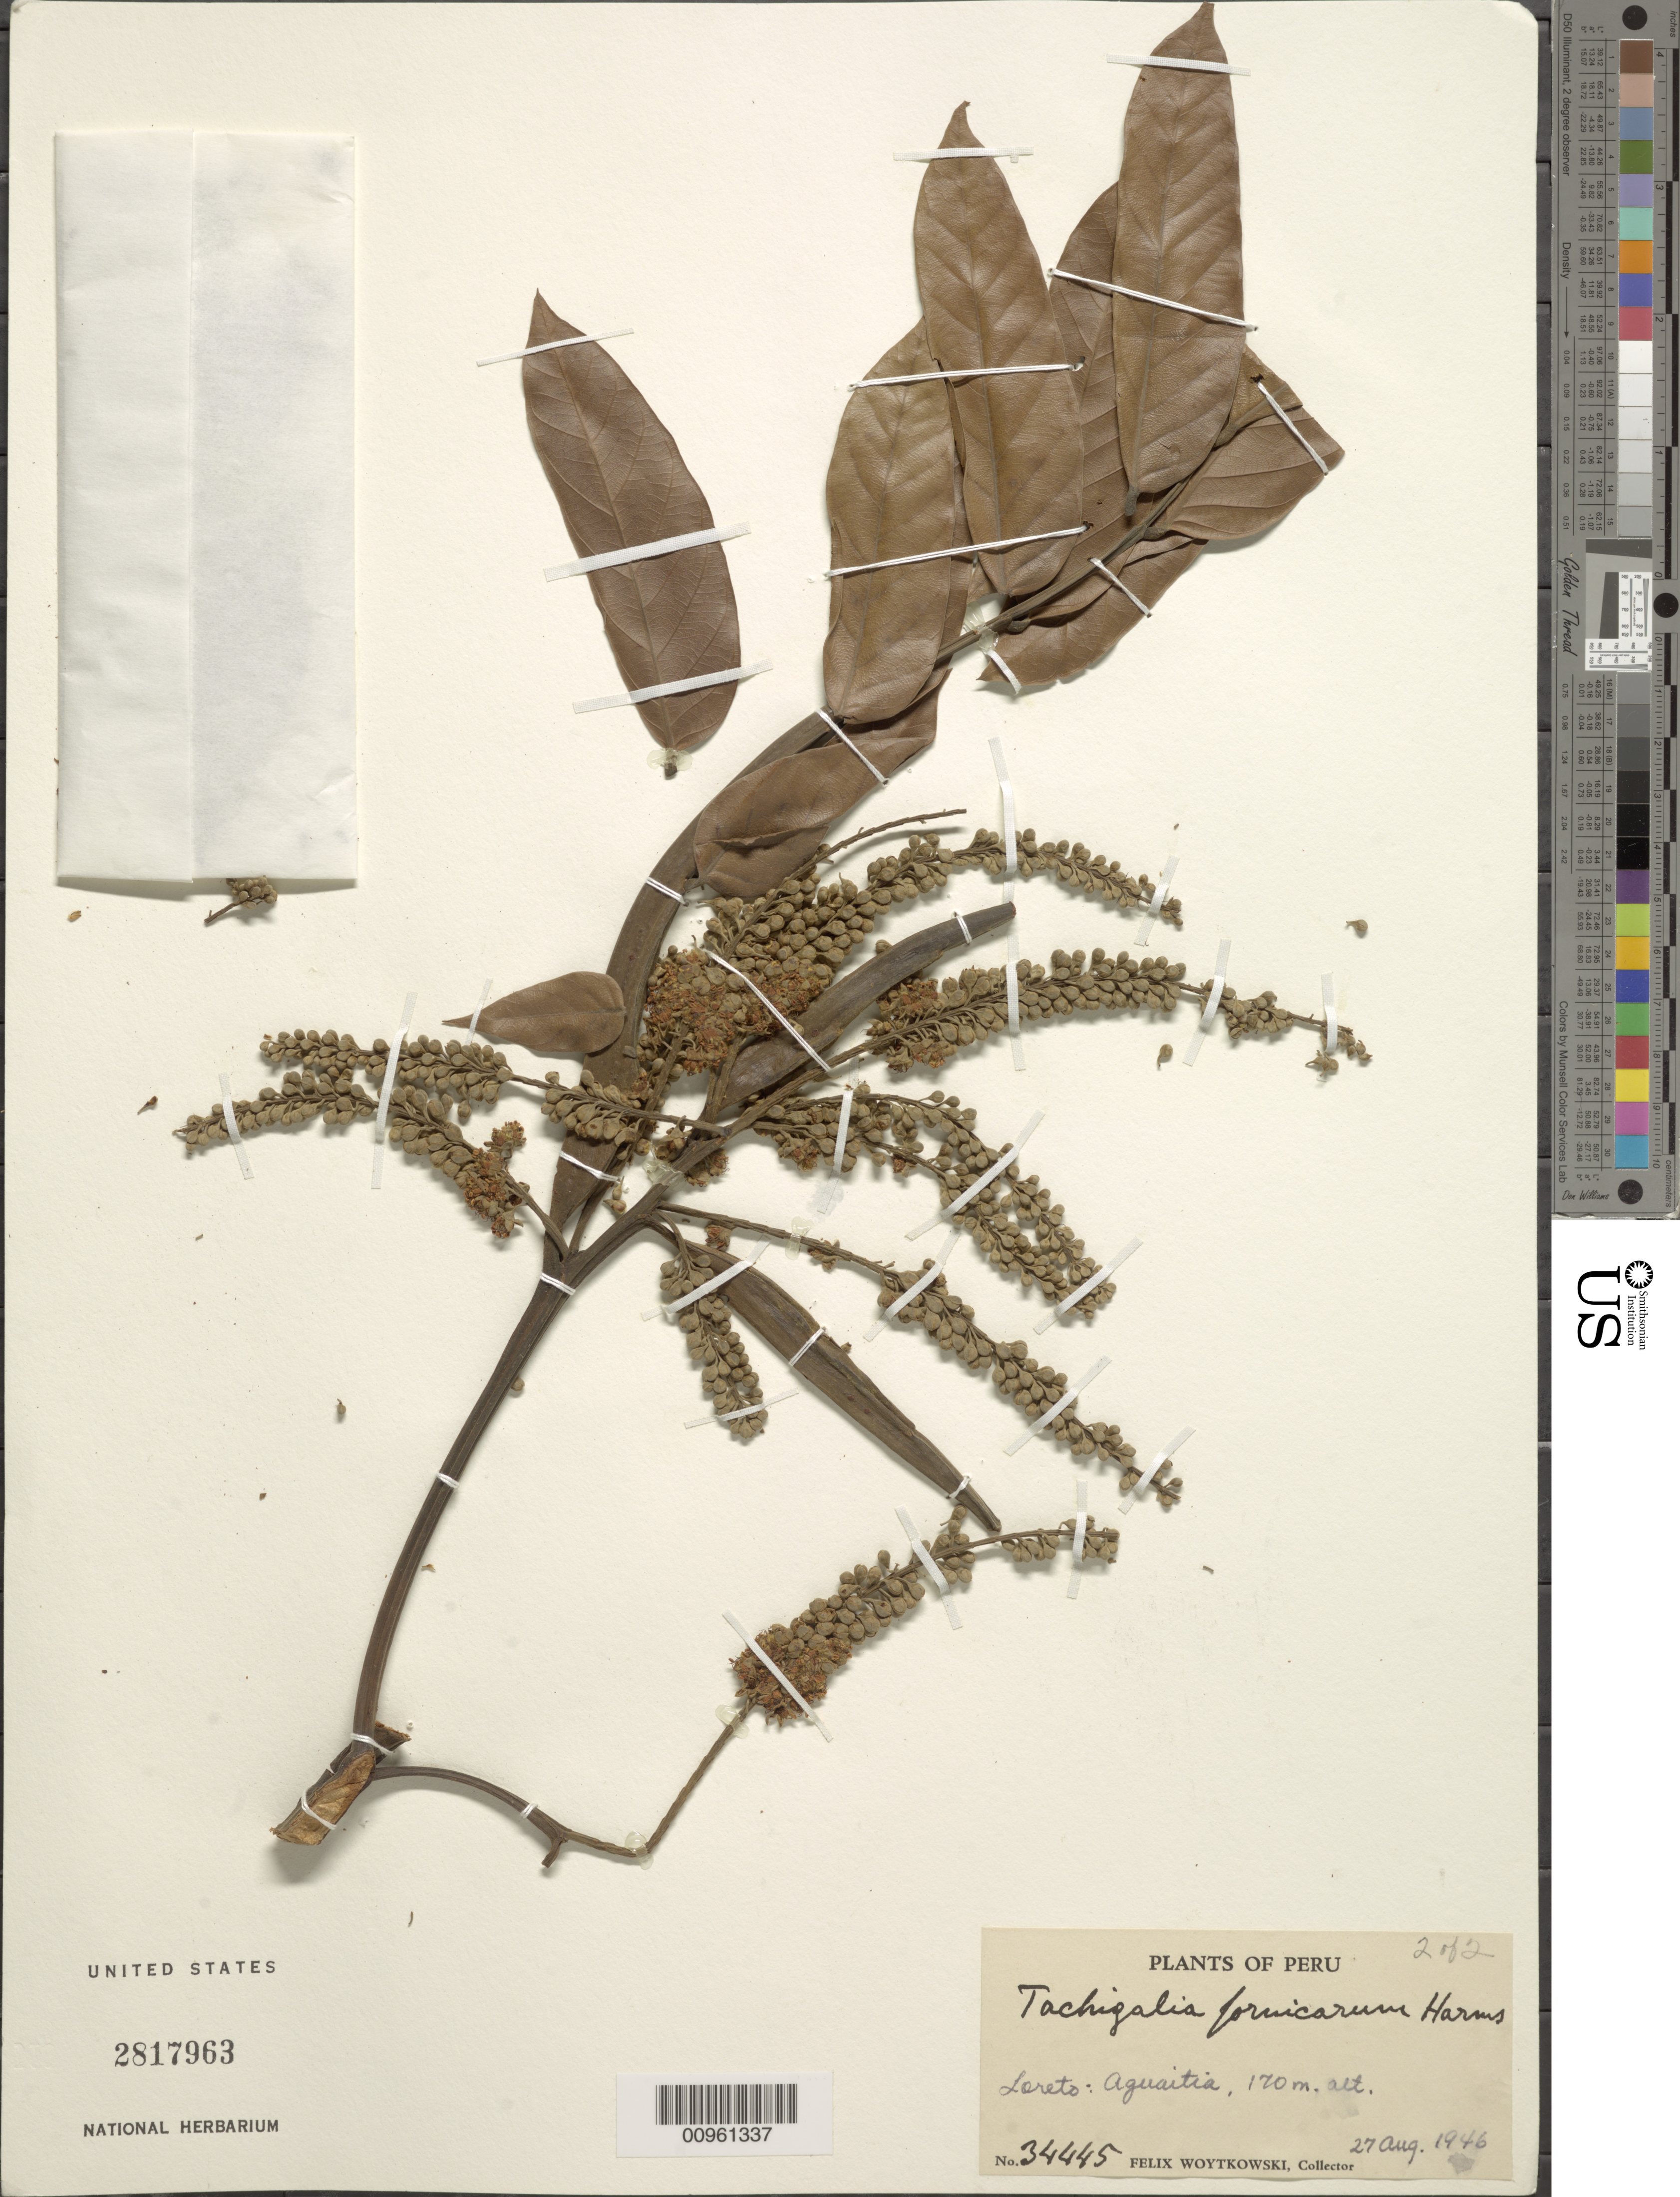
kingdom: Plantae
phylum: Tracheophyta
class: Magnoliopsida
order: Fabales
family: Fabaceae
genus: Tachigali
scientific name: Tachigali formicarum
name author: Harms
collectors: F. Woytkowski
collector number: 34445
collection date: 1946-08-27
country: Peru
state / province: Loreto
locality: Aguaitia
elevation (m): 170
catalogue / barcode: US 2817963